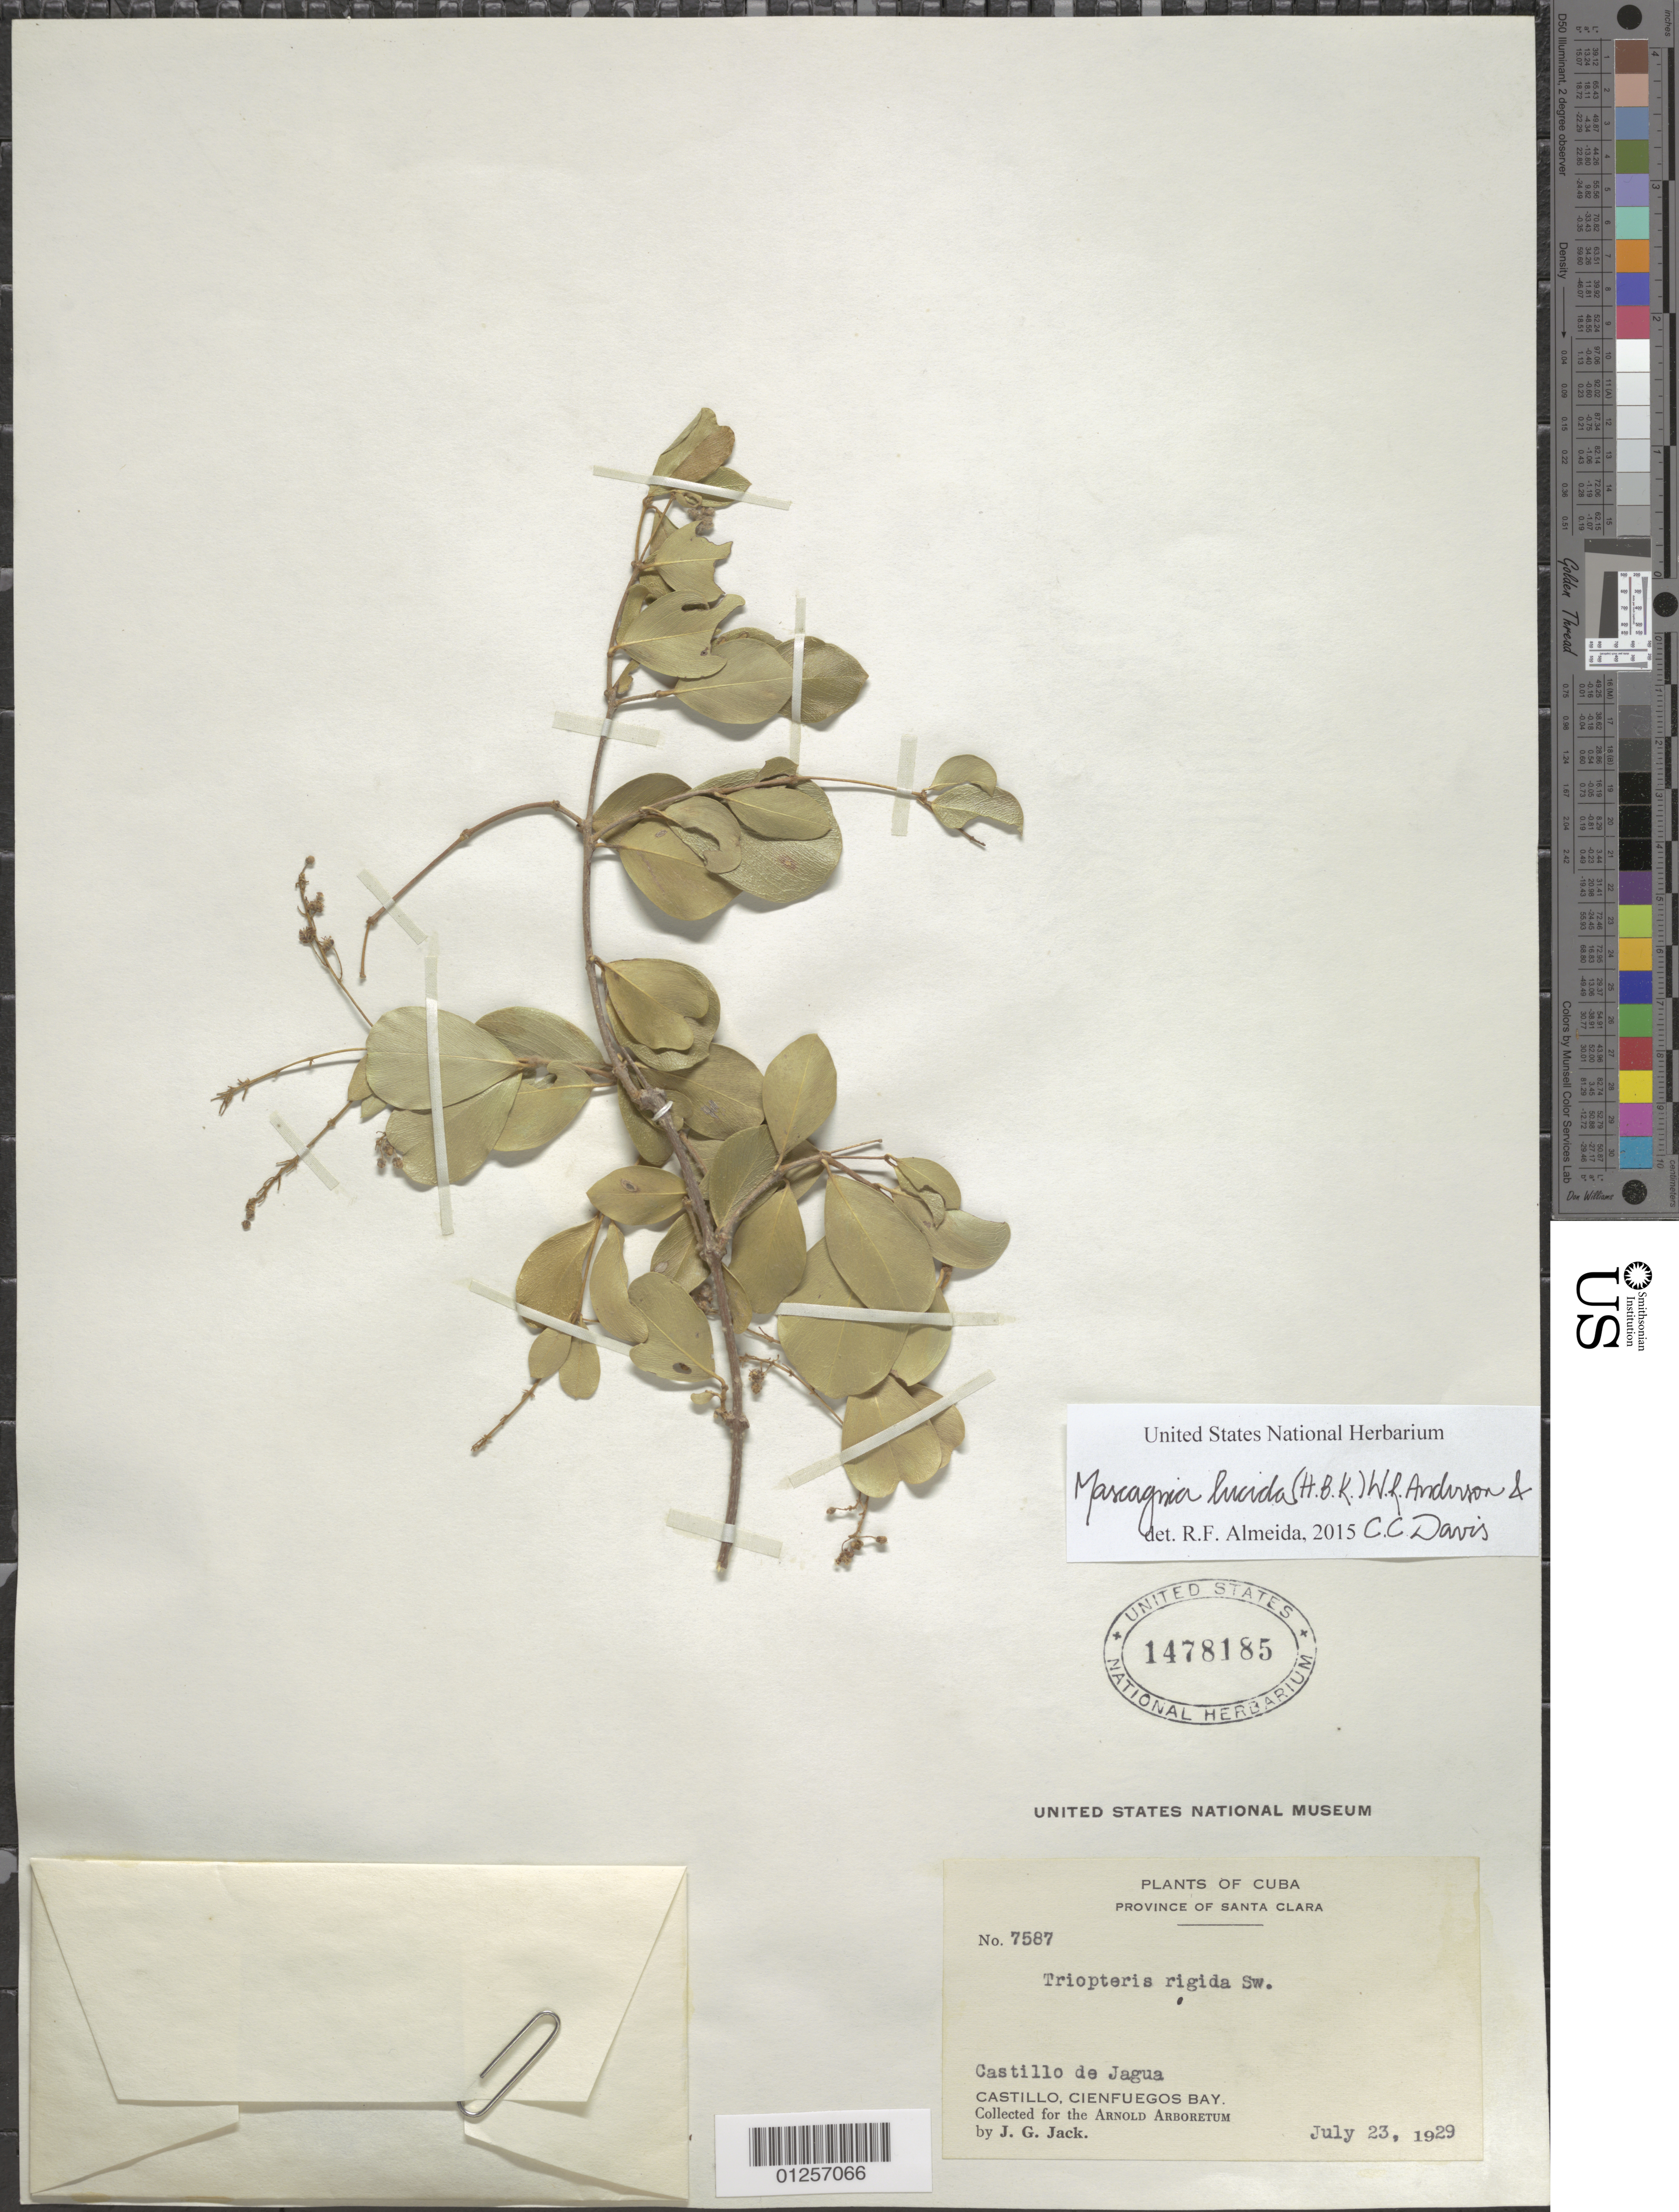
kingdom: Plantae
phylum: Tracheophyta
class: Magnoliopsida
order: Malpighiales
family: Malpighiaceae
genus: Mascagnia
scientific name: Mascagnia lucida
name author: (Kunth) W.R. Anderson & C. Davis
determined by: De Almeida, R. F., (HUEFS), Universidade Estadual de Feira de Santana (BRAZIL)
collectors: J. G. Jack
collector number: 7587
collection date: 1929-07-23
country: Cuba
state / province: Las Villas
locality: Santa Clara Province [Las Villas]. Castillo de Jagua, Castillo, Cienfuegos Bay.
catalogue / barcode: US 1478185